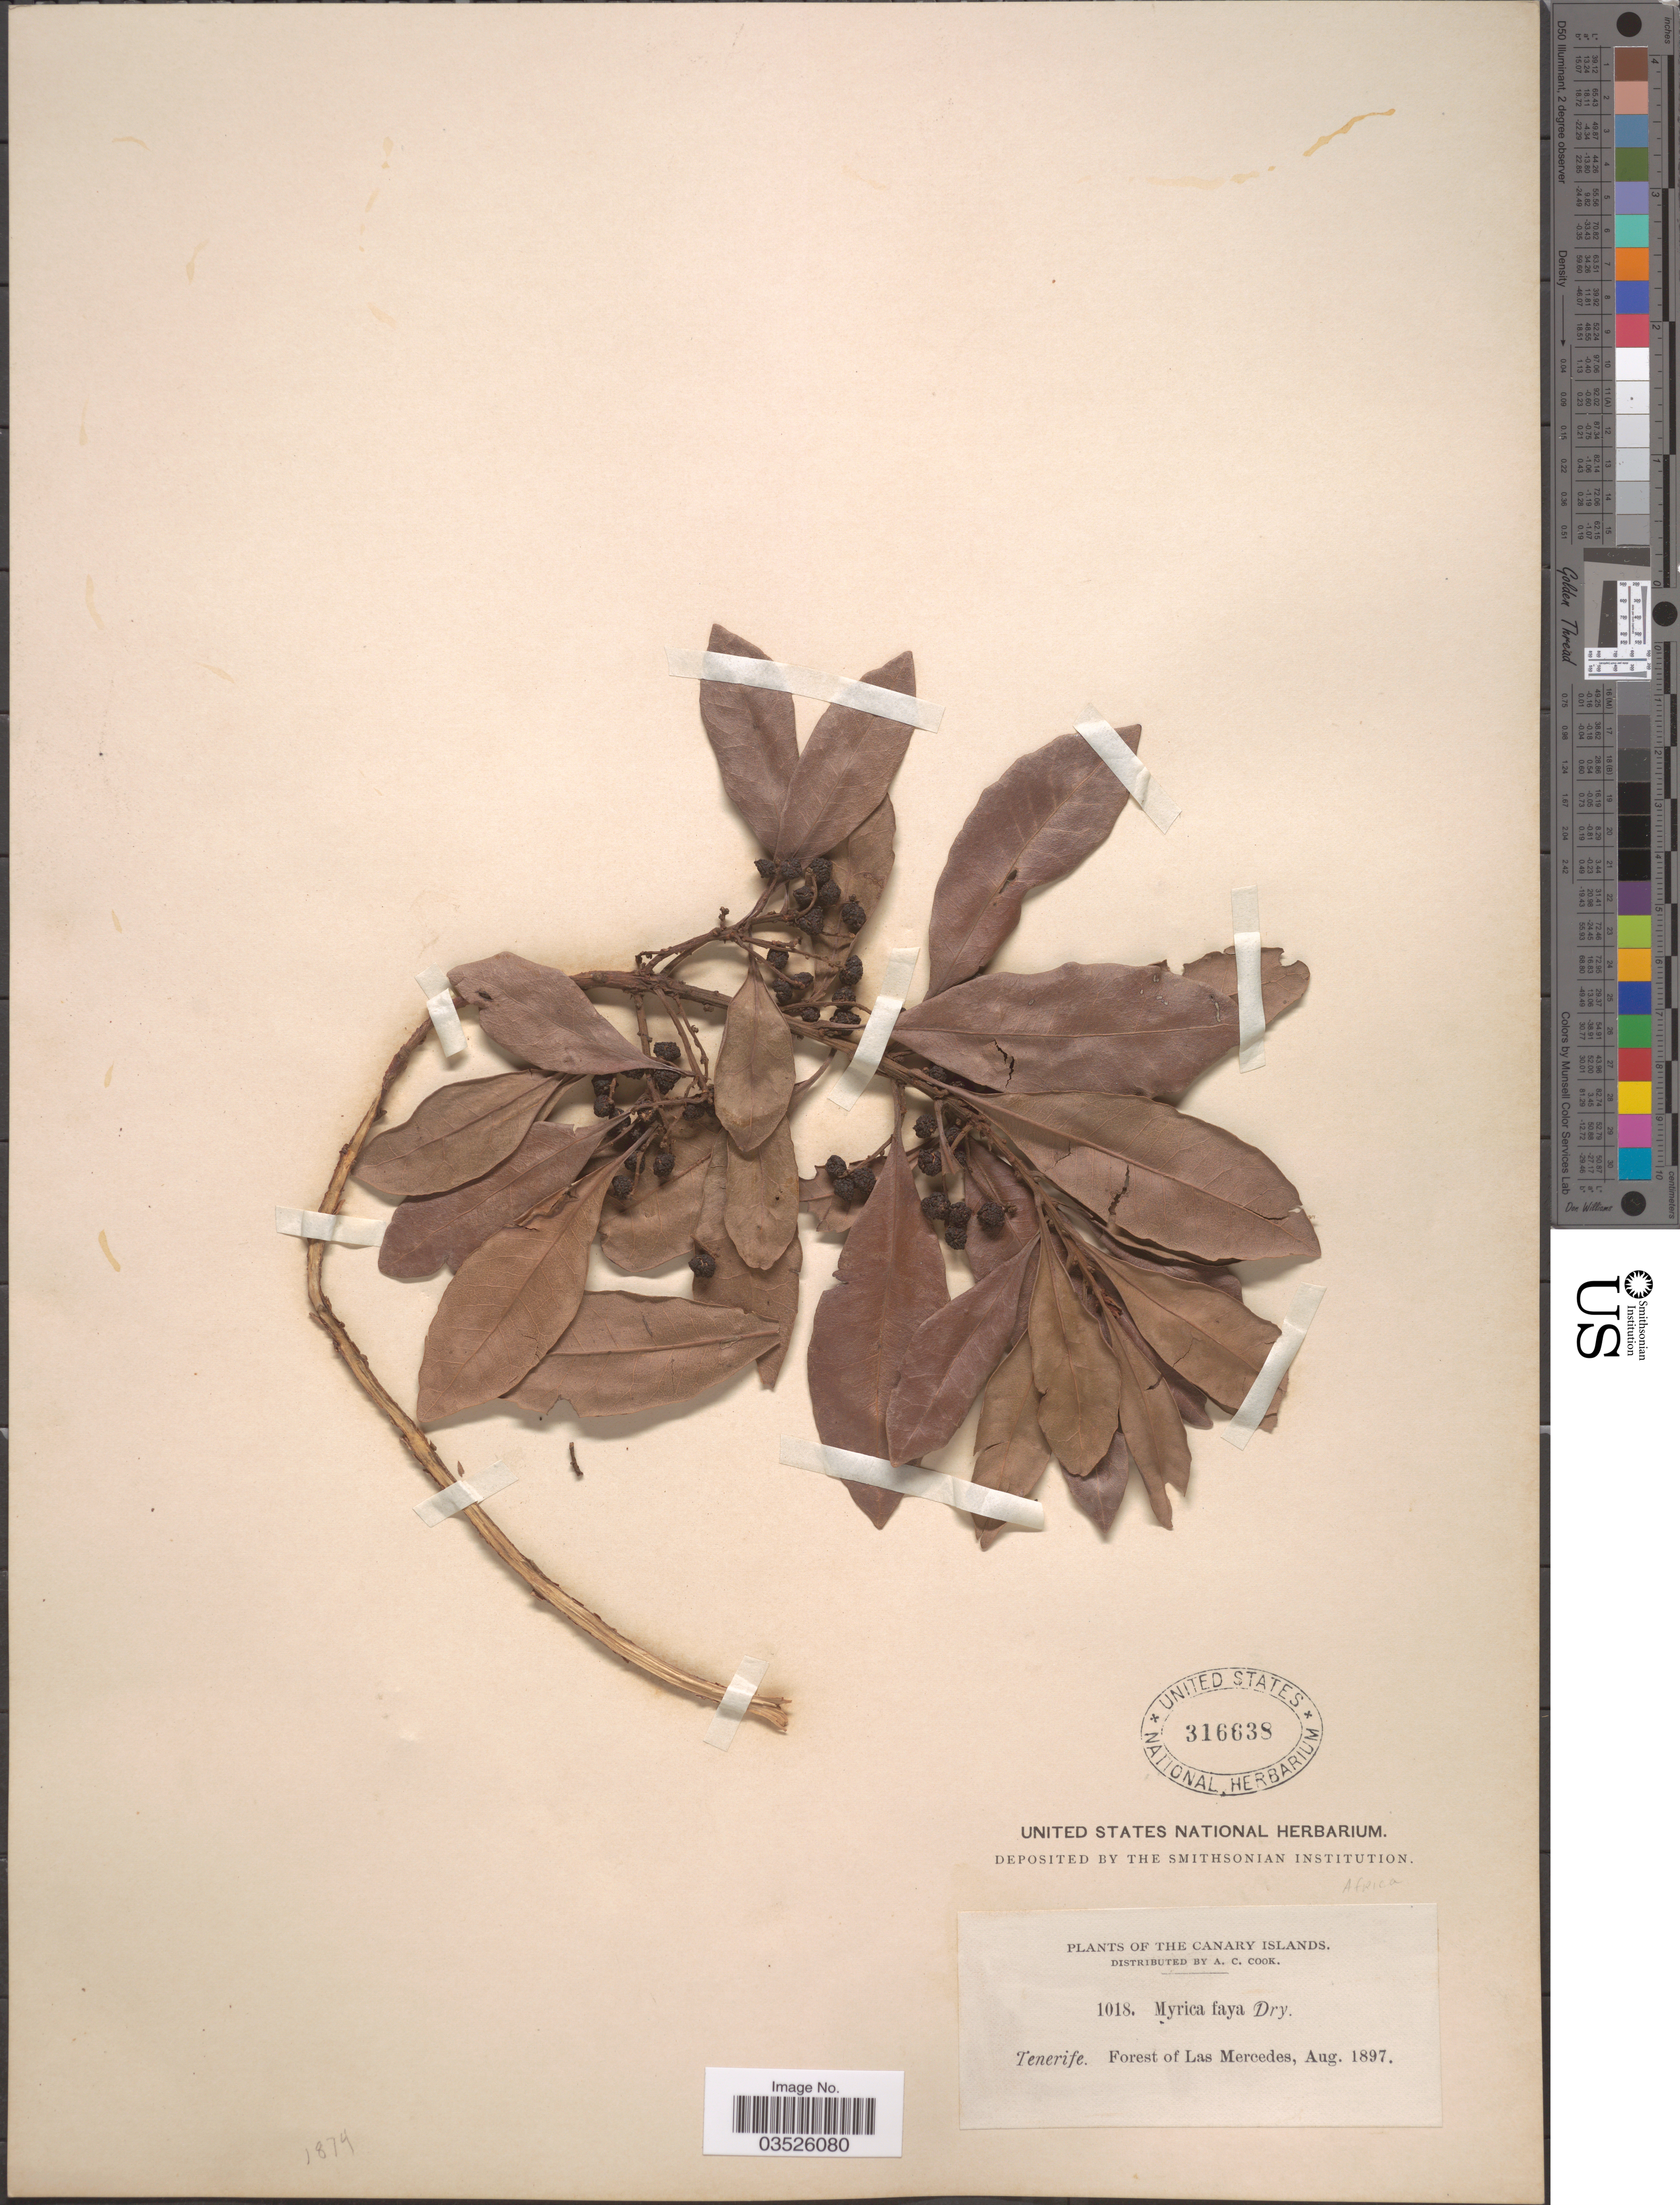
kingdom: Plantae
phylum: Tracheophyta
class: Magnoliopsida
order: Fagales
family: Myricaceae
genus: Morella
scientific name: Morella faya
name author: (Aiton) Wilbur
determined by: Strong, Mark T., (BOT), Smithsonian Institution - National Museum of Natural History (UNITED STATES)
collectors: A. Cook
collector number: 1018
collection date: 1897-08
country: Spain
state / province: Canarias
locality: The Canary Islands. Tenerife. Forest of Las Mercedes.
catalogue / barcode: US 316638